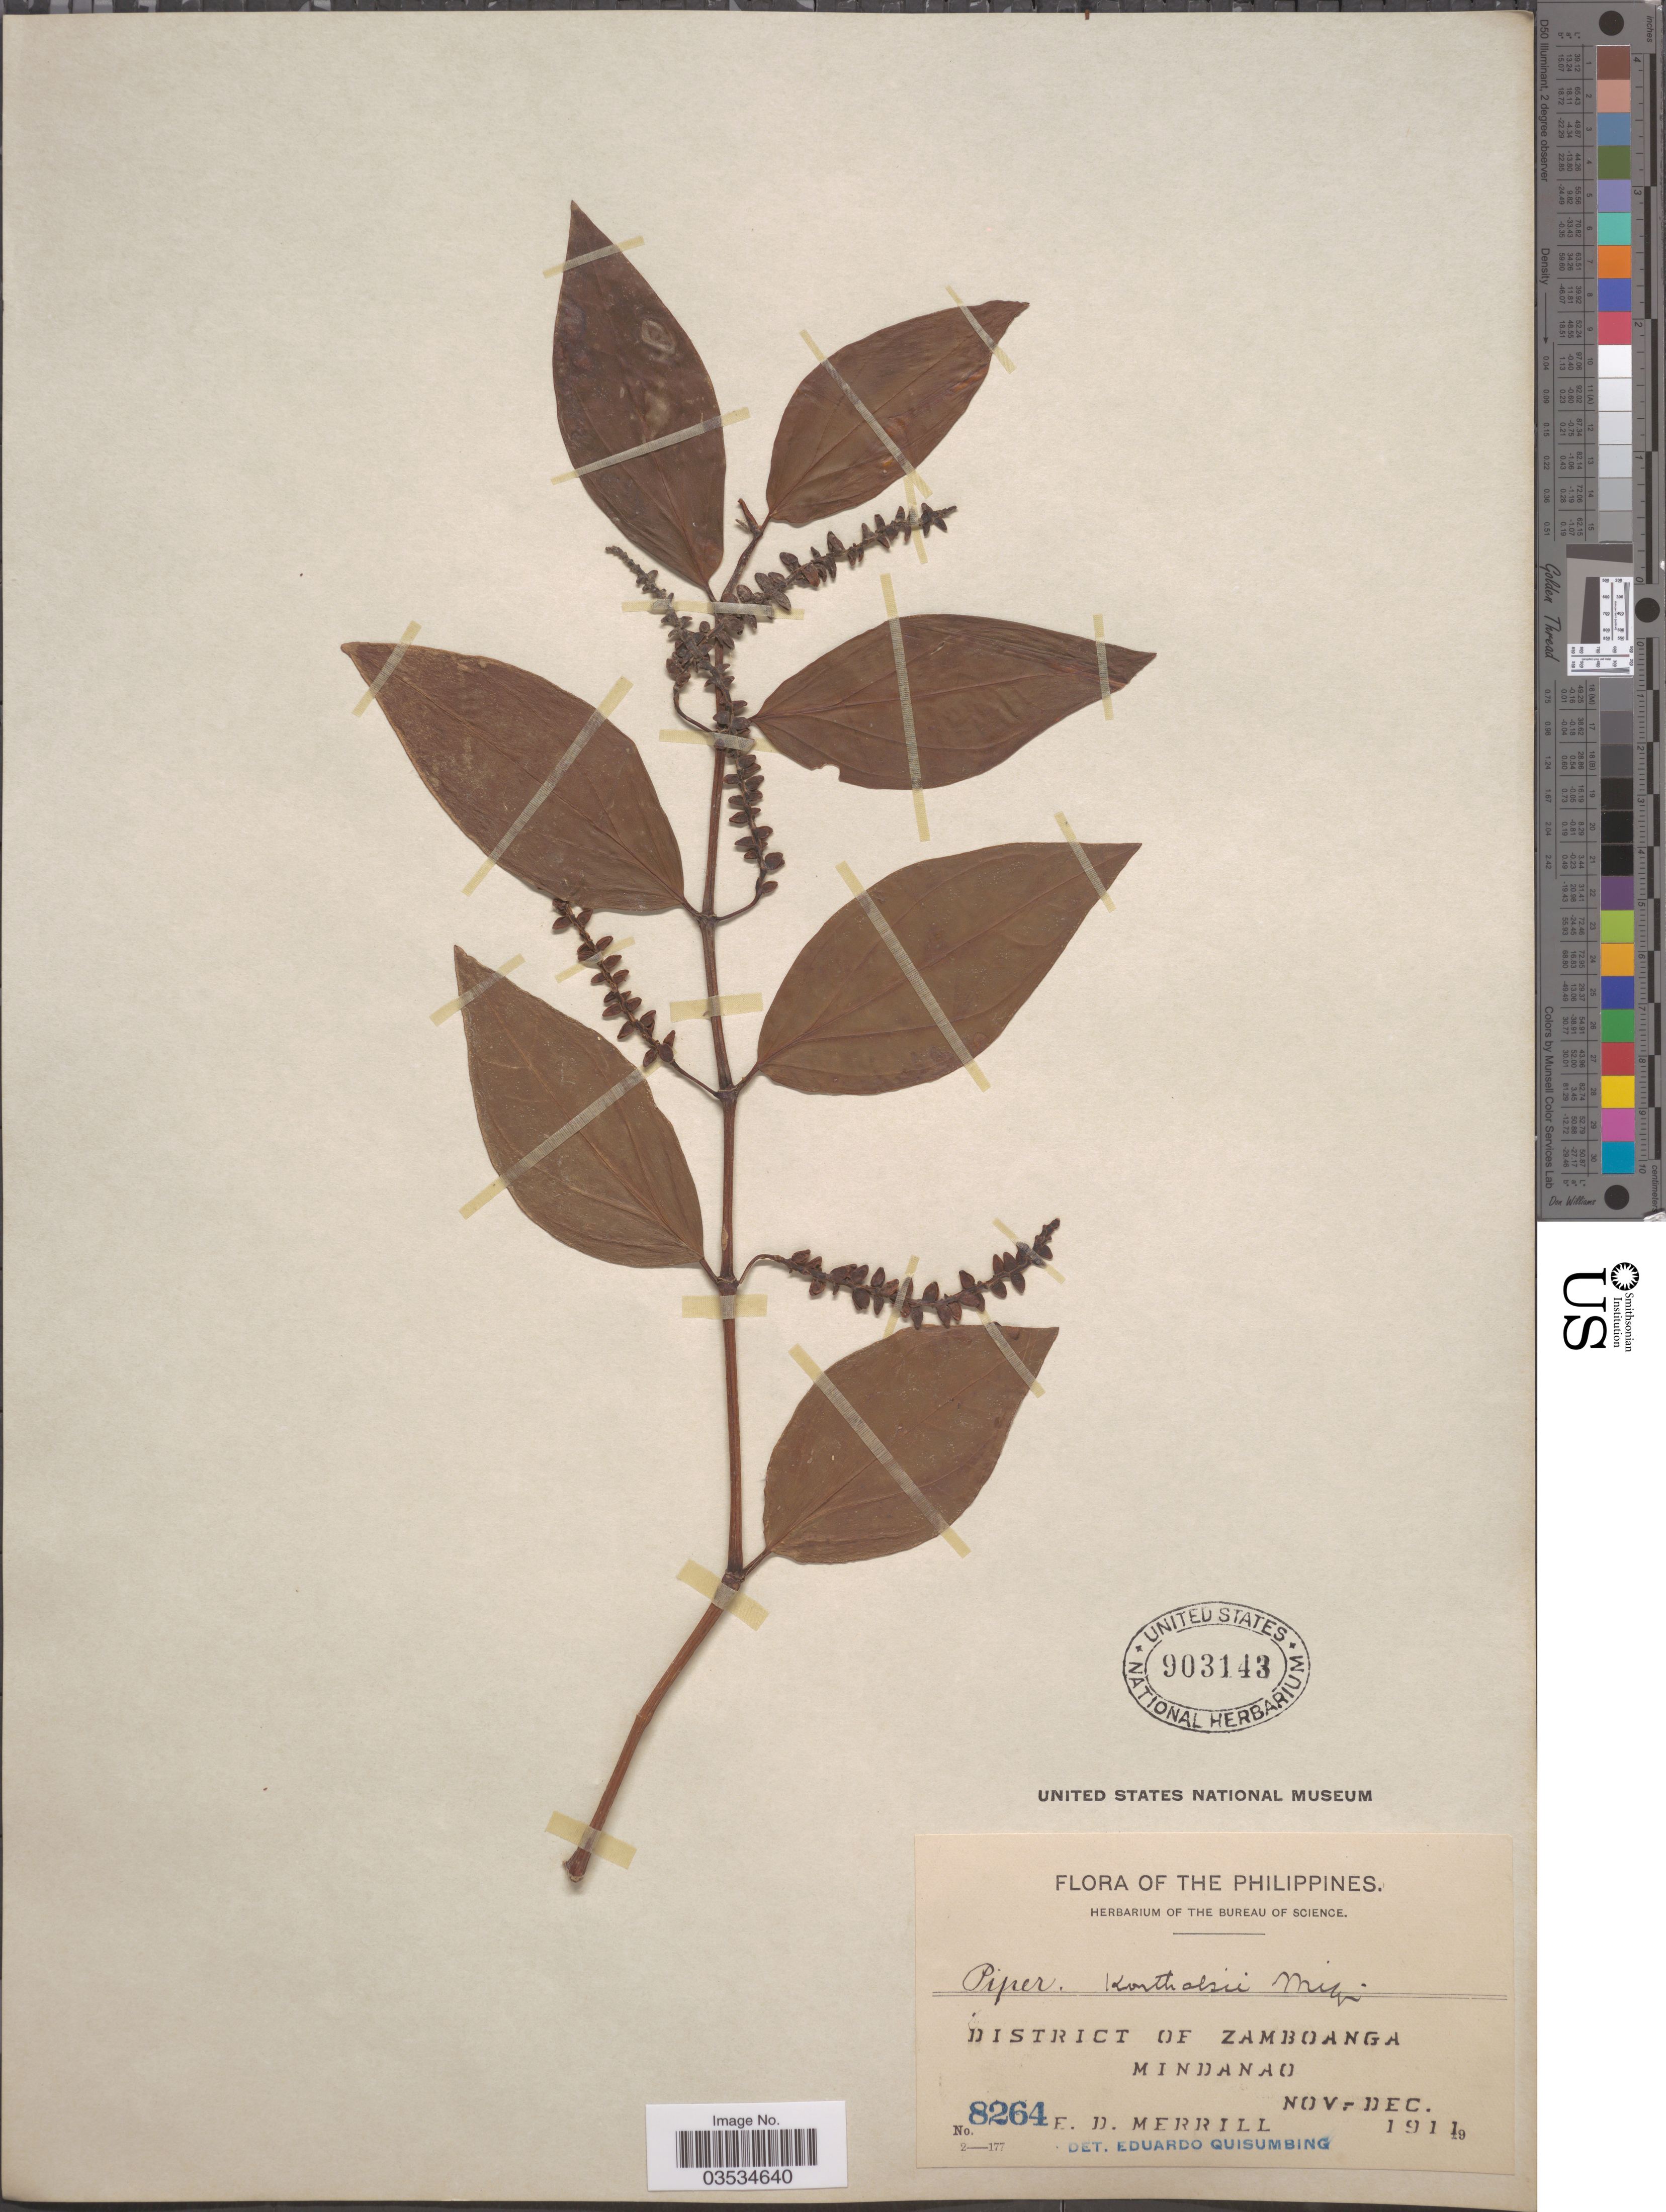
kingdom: Plantae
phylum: Tracheophyta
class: Magnoliopsida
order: Piperales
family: Piperaceae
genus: Piper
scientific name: Piper korthalsii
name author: Blume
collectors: E. D. Merrill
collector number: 8264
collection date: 1911-11/1911-12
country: Philippines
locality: District of Zamboanga. Mindanao.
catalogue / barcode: US 903143